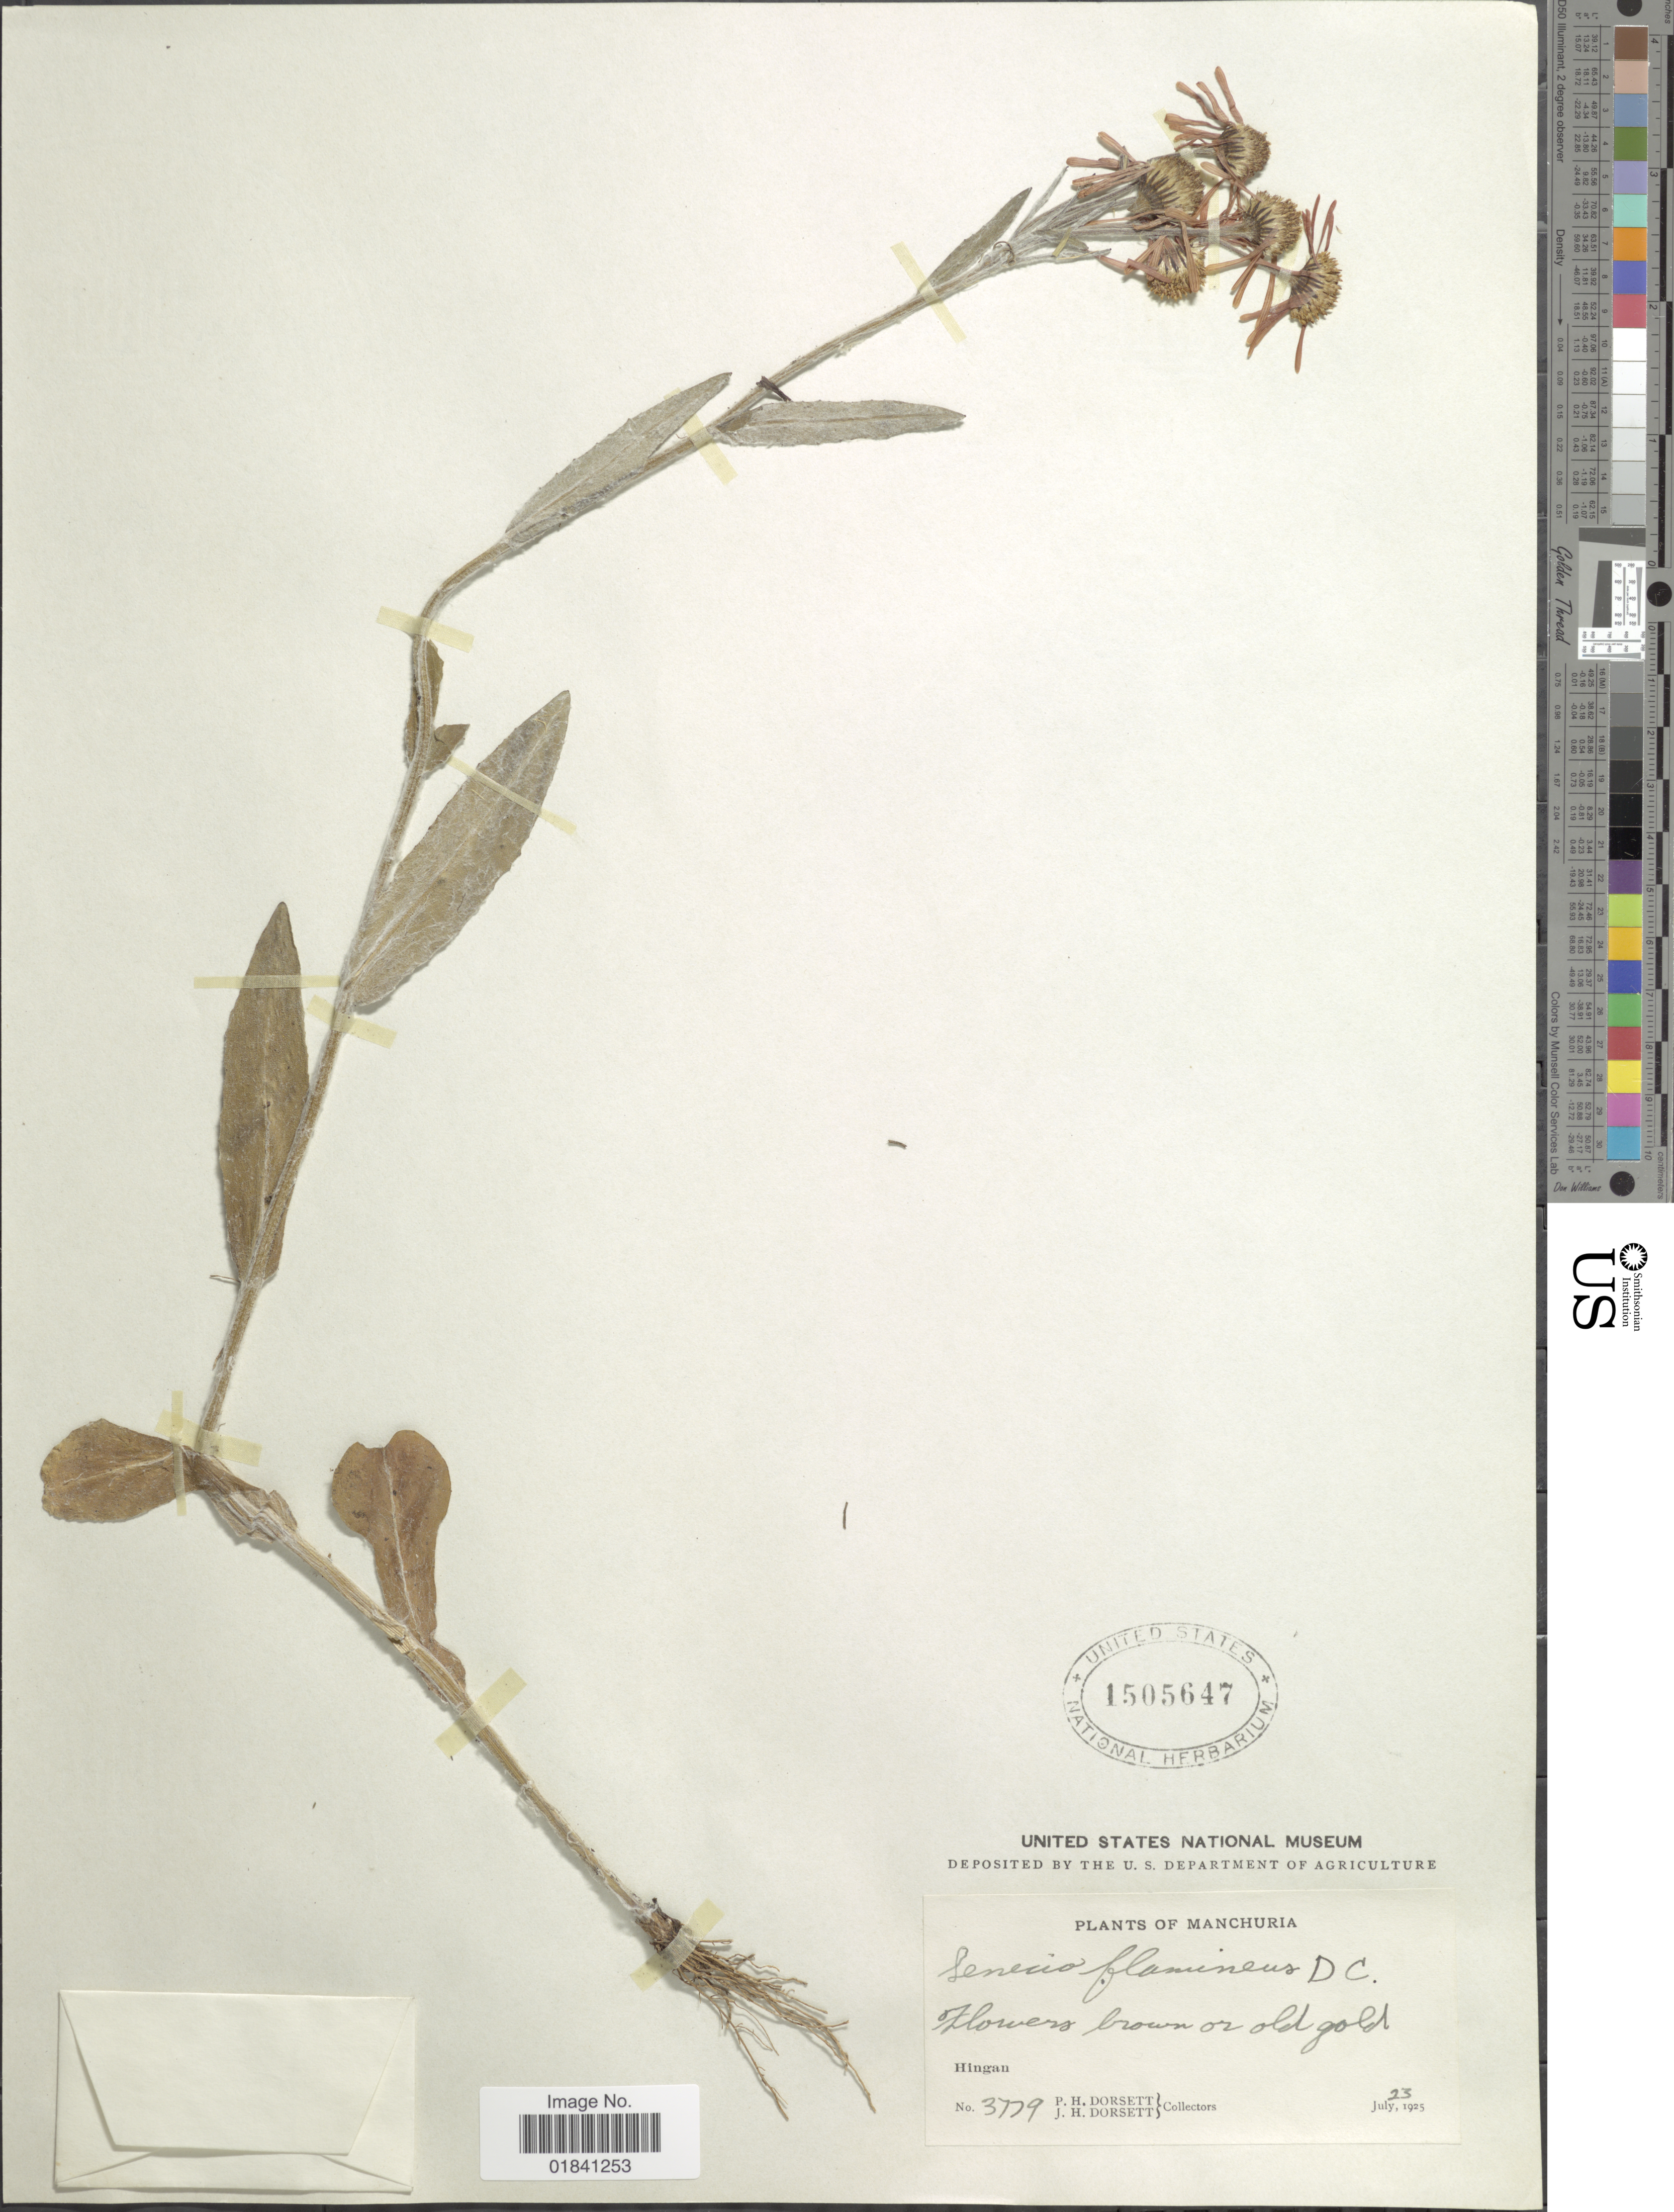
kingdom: Plantae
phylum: Tracheophyta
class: Magnoliopsida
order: Asterales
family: Asteraceae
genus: Senecio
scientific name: Senecio flammeus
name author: Turcz. ex A. DC.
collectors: P. H. Dorsett & J. Dorsett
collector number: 3779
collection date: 1925-07-23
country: China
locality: Manchuria. Hingan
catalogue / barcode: US 1505647